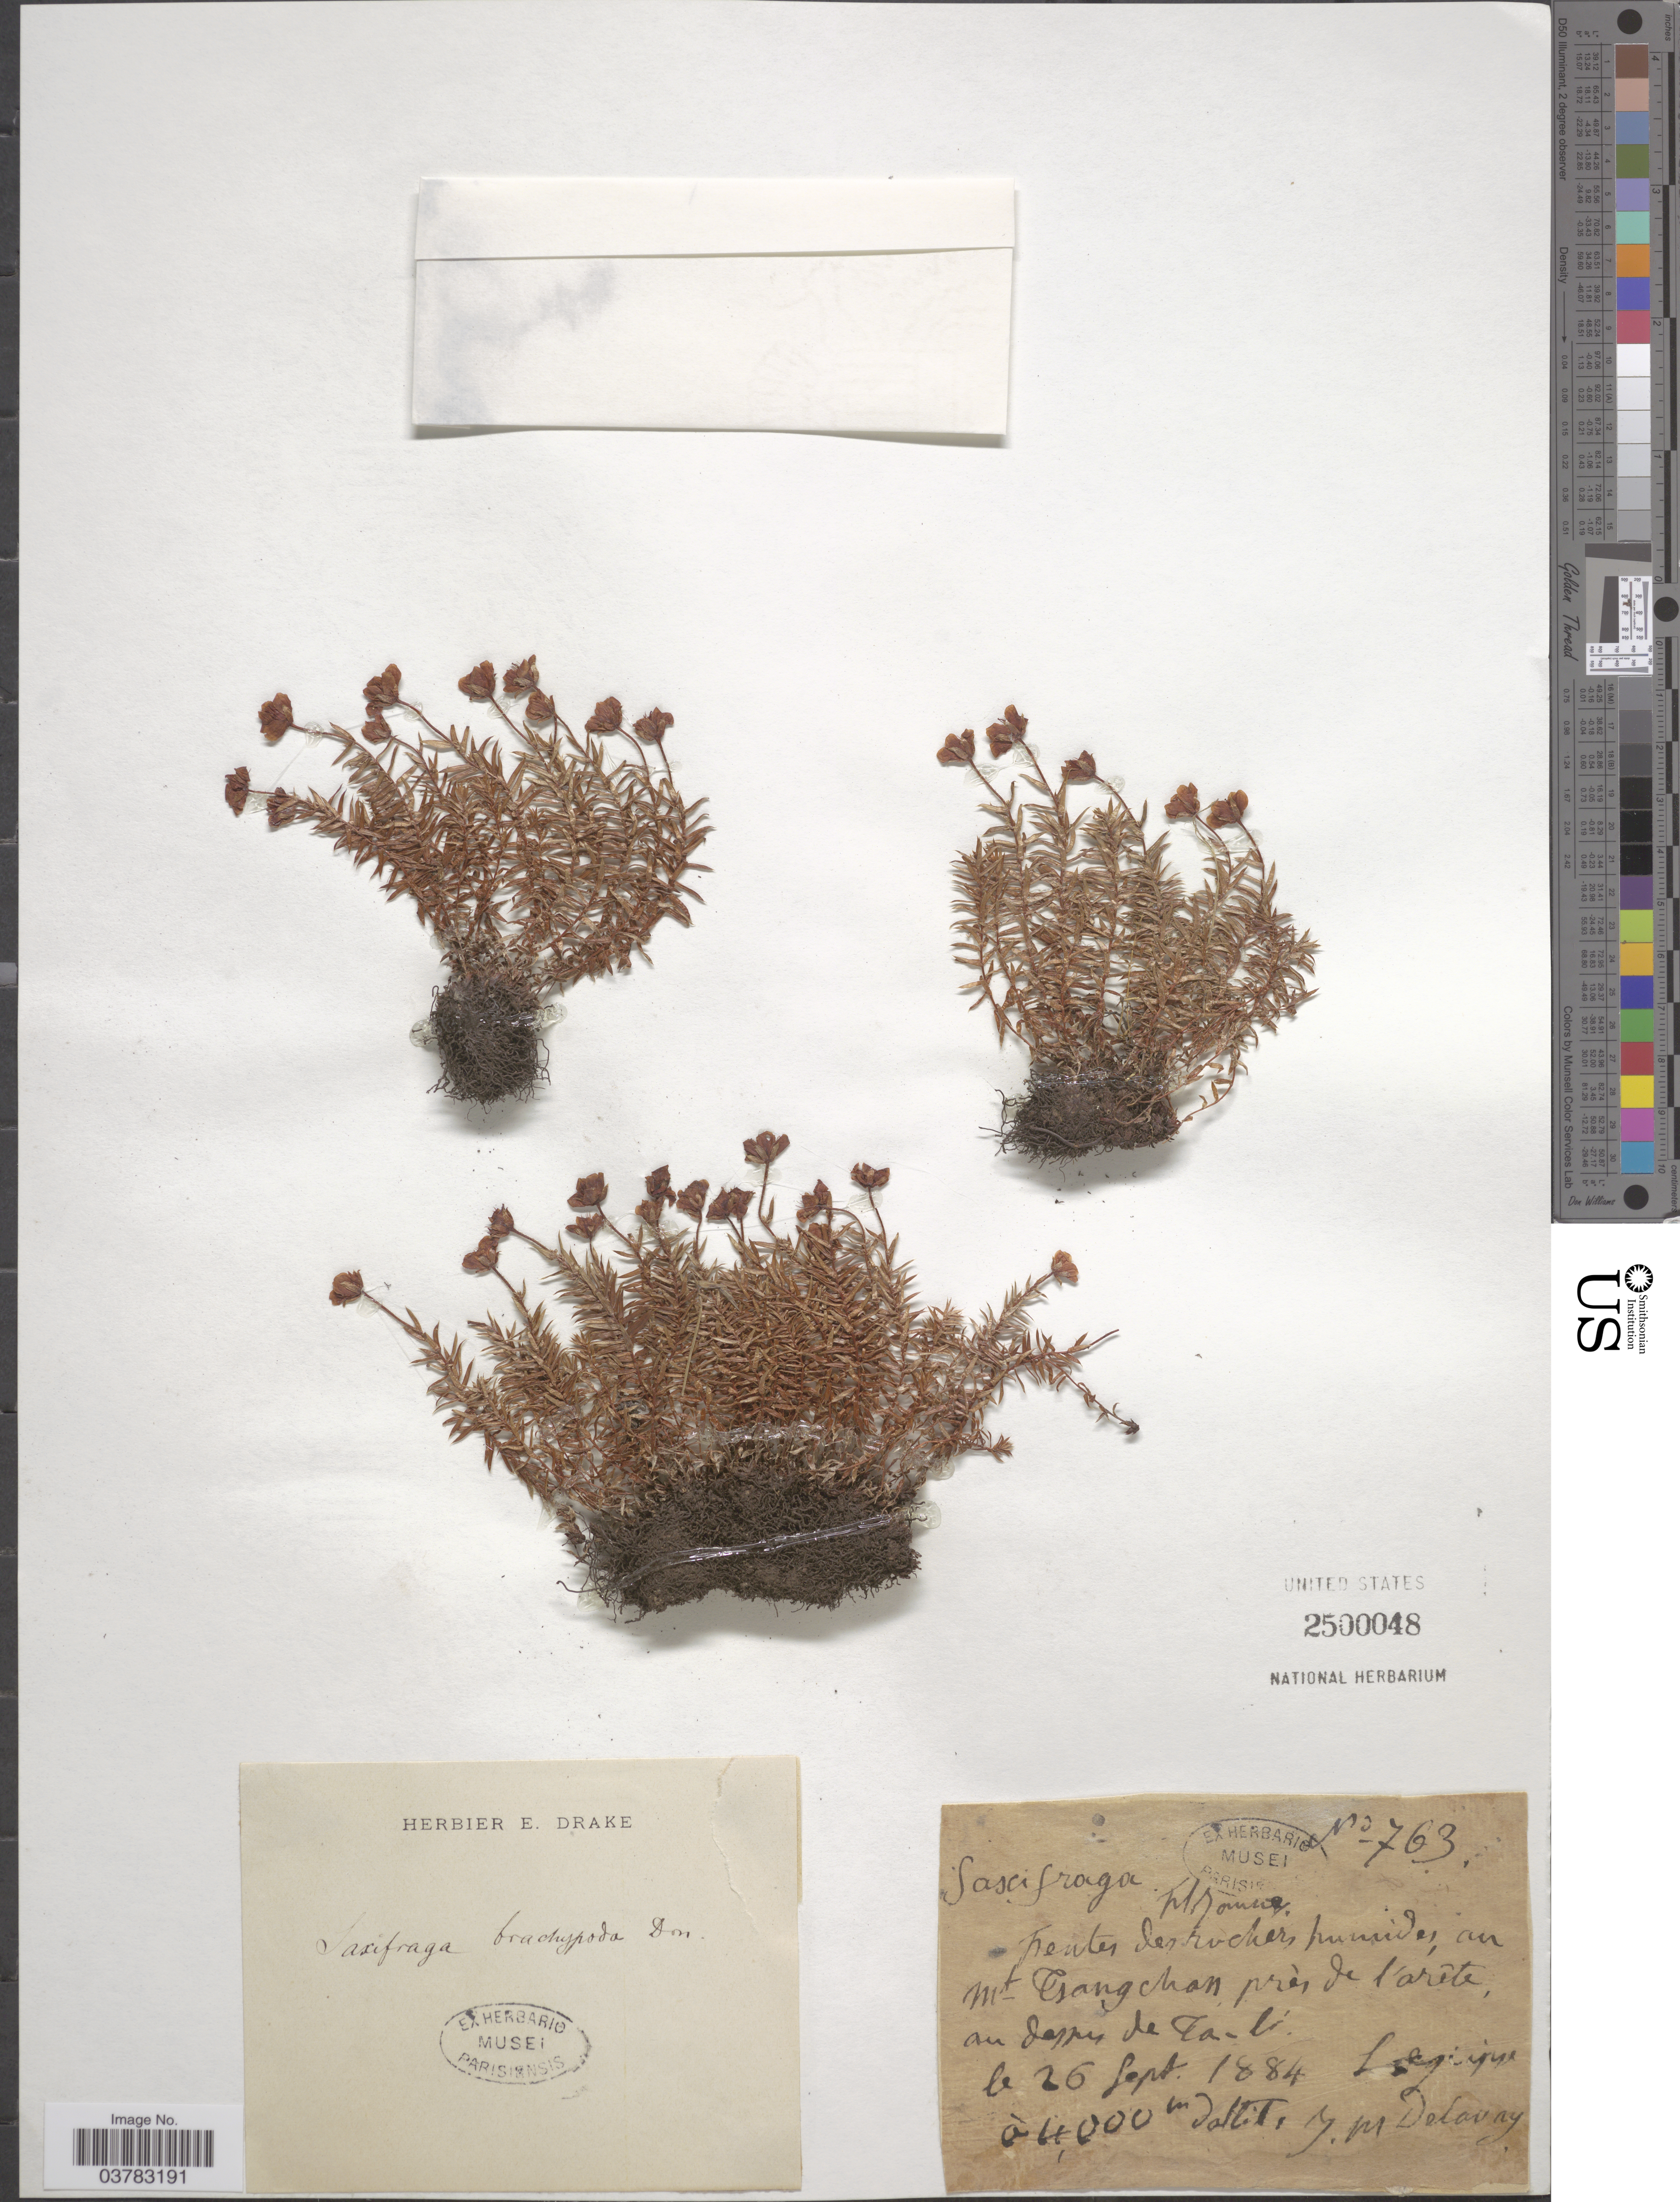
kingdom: Plantae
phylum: Tracheophyta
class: Magnoliopsida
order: Saxifragales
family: Saxifragaceae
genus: Saxifraga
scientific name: Saxifraga brachypoda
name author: D. Don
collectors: J. Delavay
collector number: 763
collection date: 1884-09-26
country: China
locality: Frentes des rochers humides, an Mt. Tsang-Chan, près de l'arête au dessus de Ta-li.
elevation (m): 4000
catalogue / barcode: US 2500048